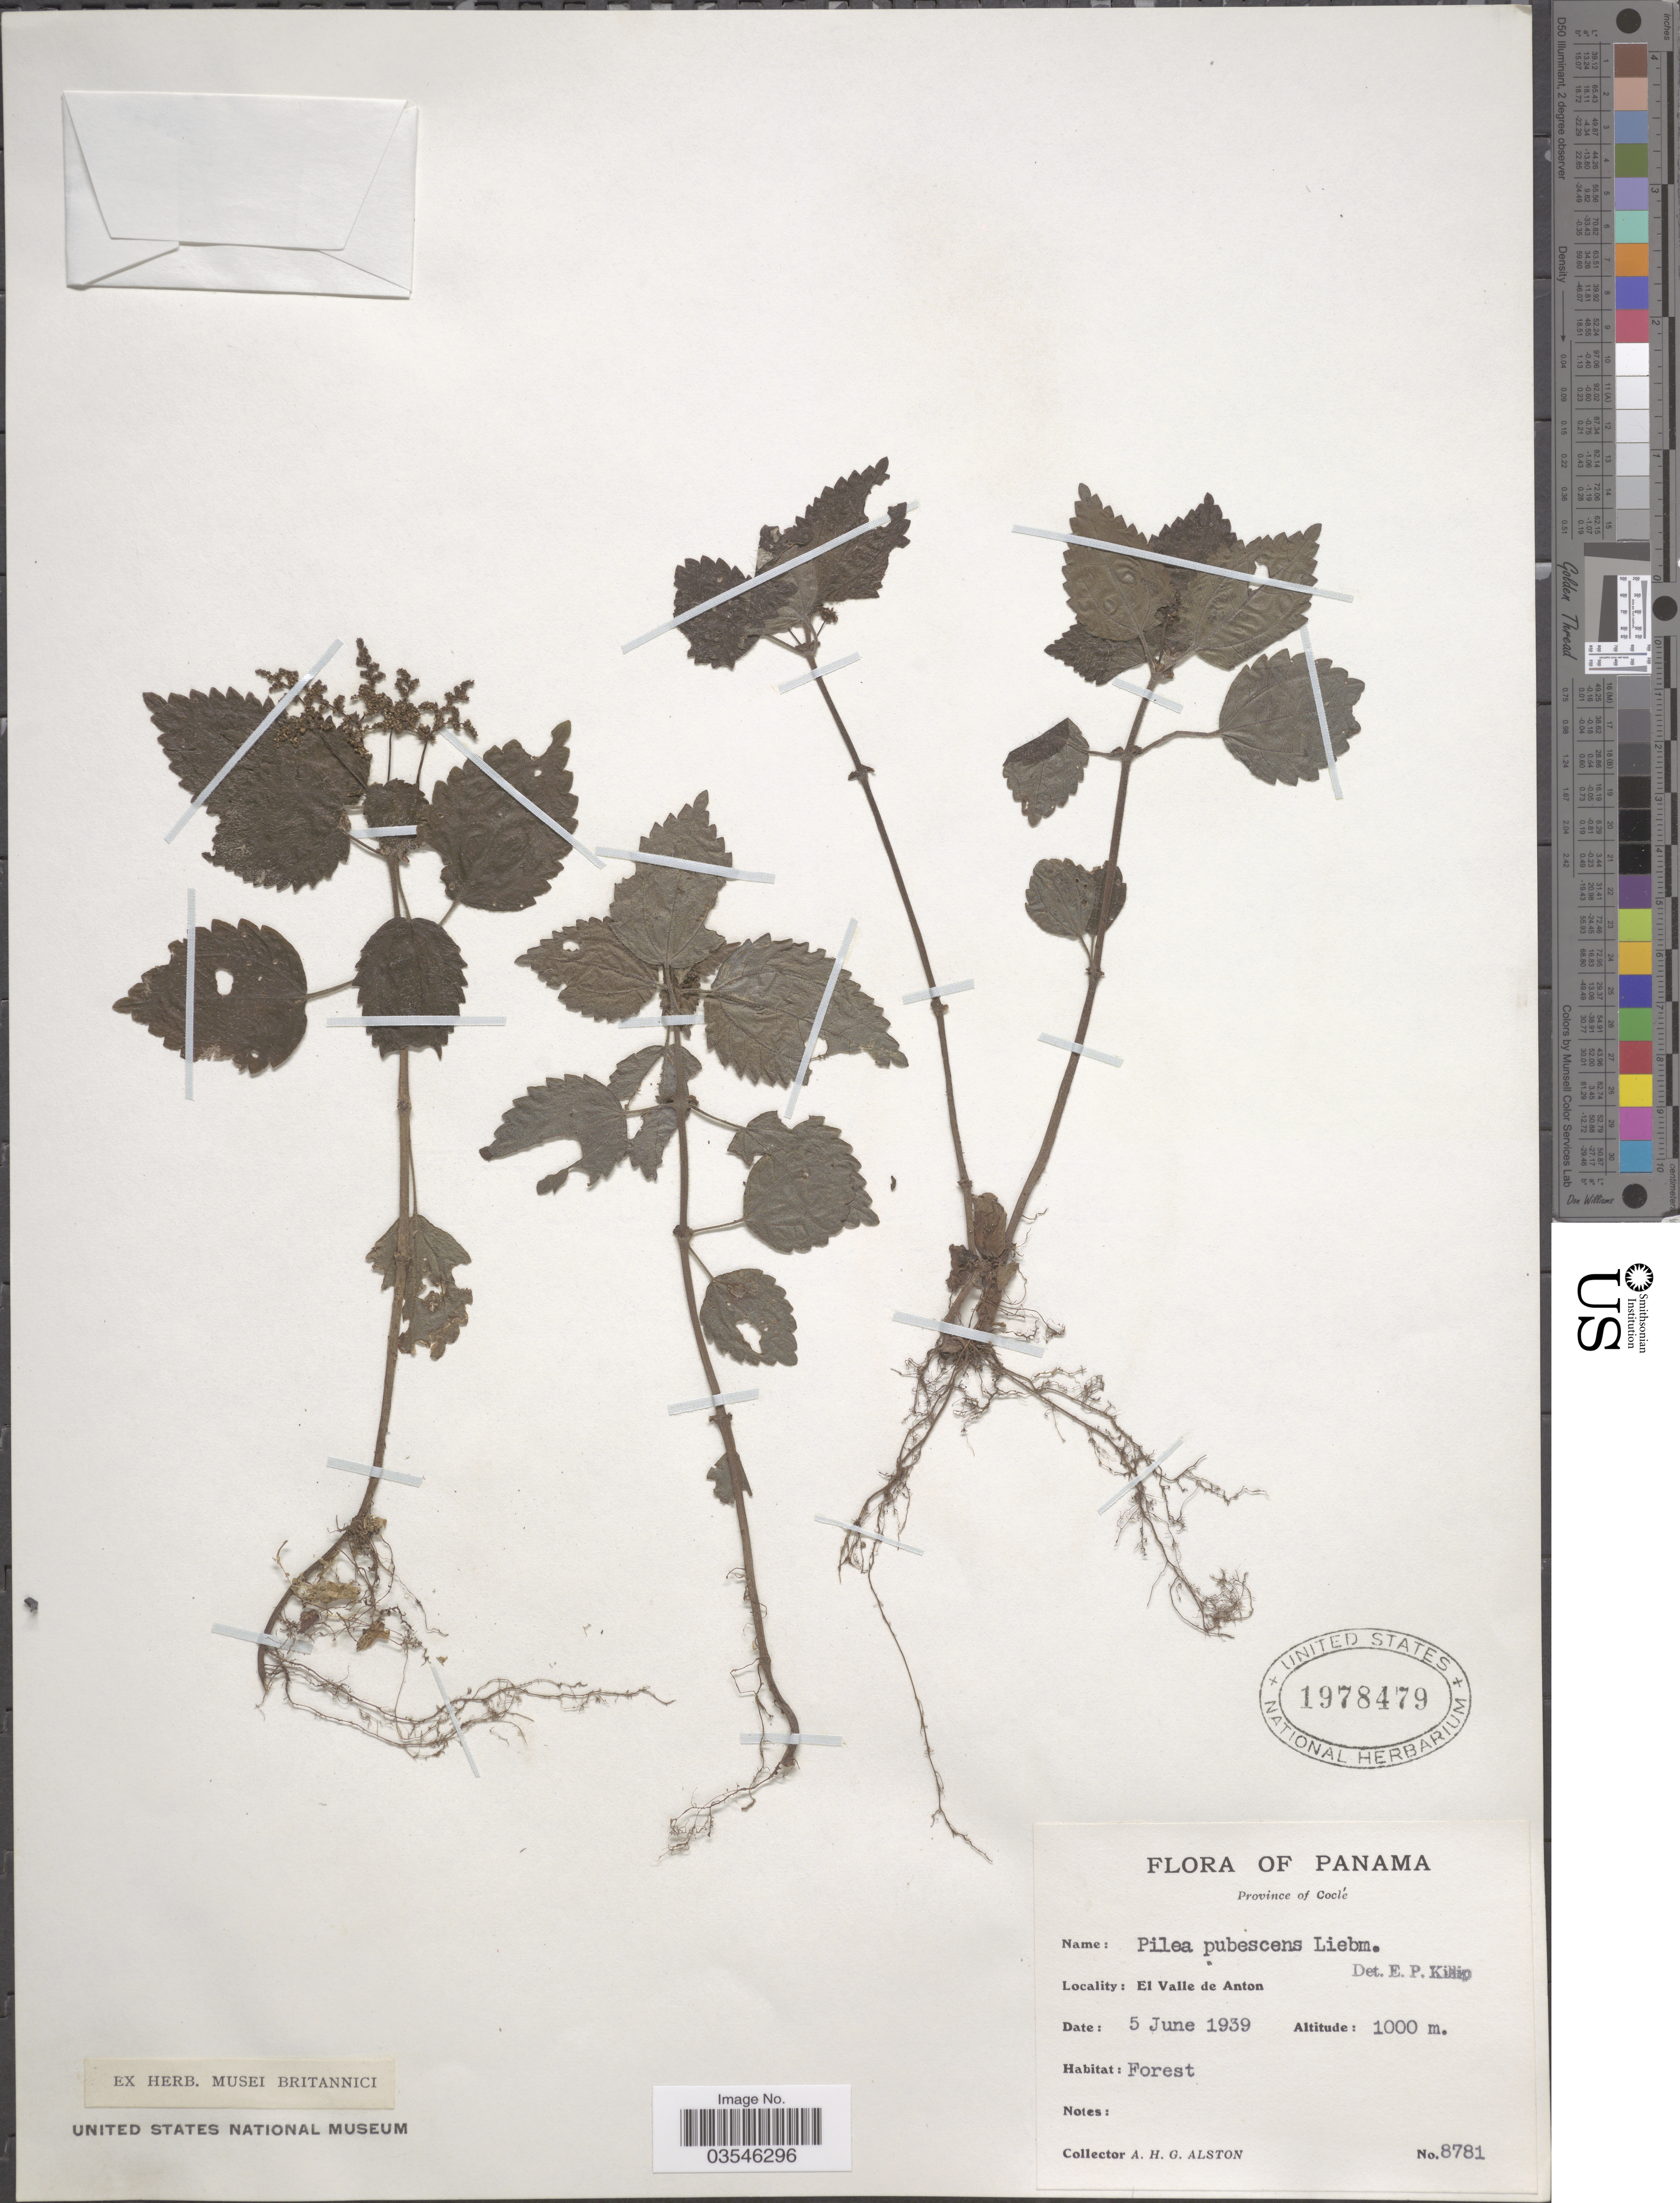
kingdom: Plantae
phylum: Tracheophyta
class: Magnoliopsida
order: Rosales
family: Urticaceae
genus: Pilea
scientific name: Pilea pubescens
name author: Liebm.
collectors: A. H. Alston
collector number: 8781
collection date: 1939-06-05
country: Panama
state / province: Cocle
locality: Province of Coclé. El Valle de Anton.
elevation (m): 1000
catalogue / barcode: US 1978479